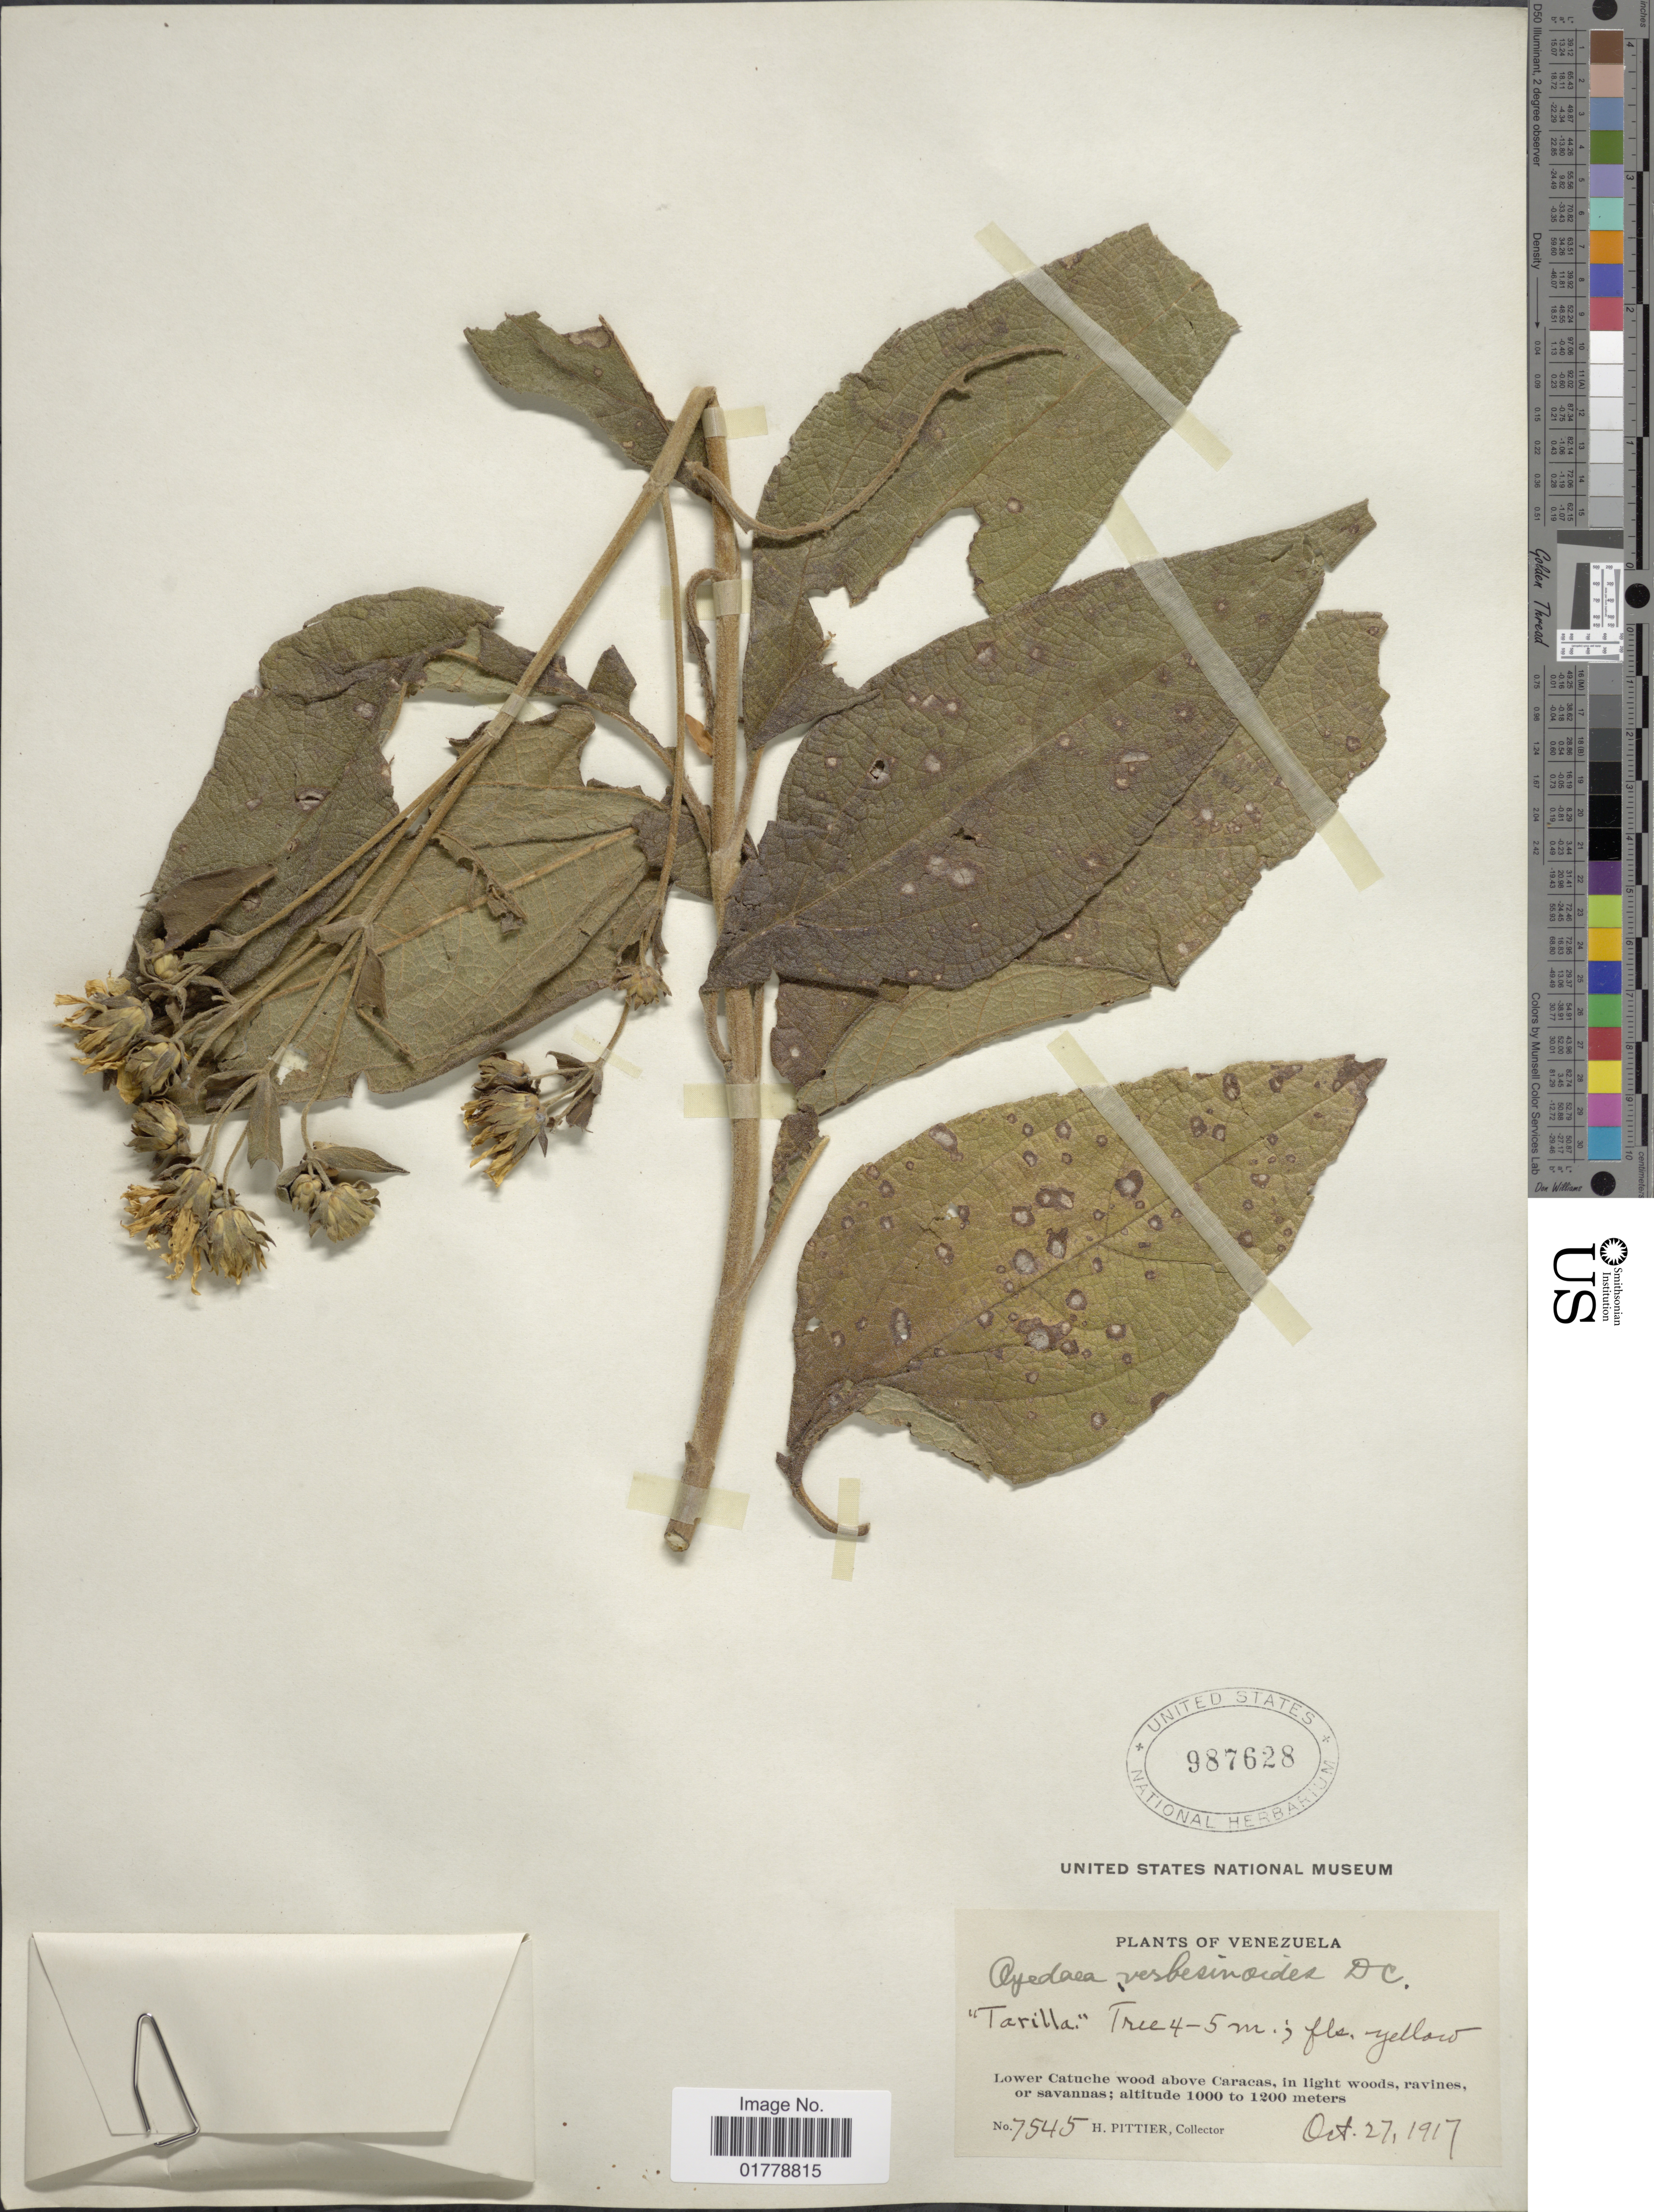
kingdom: Plantae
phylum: Tracheophyta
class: Magnoliopsida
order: Asterales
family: Asteraceae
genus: Oyedaea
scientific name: Oyedaea verbesinoides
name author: DC.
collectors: H. F. Pittier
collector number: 7545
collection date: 1917-10-27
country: Venezuela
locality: Lower Catuche wood above Caracas, in light woods, ravines, or savannas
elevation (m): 1000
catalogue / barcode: US 987628